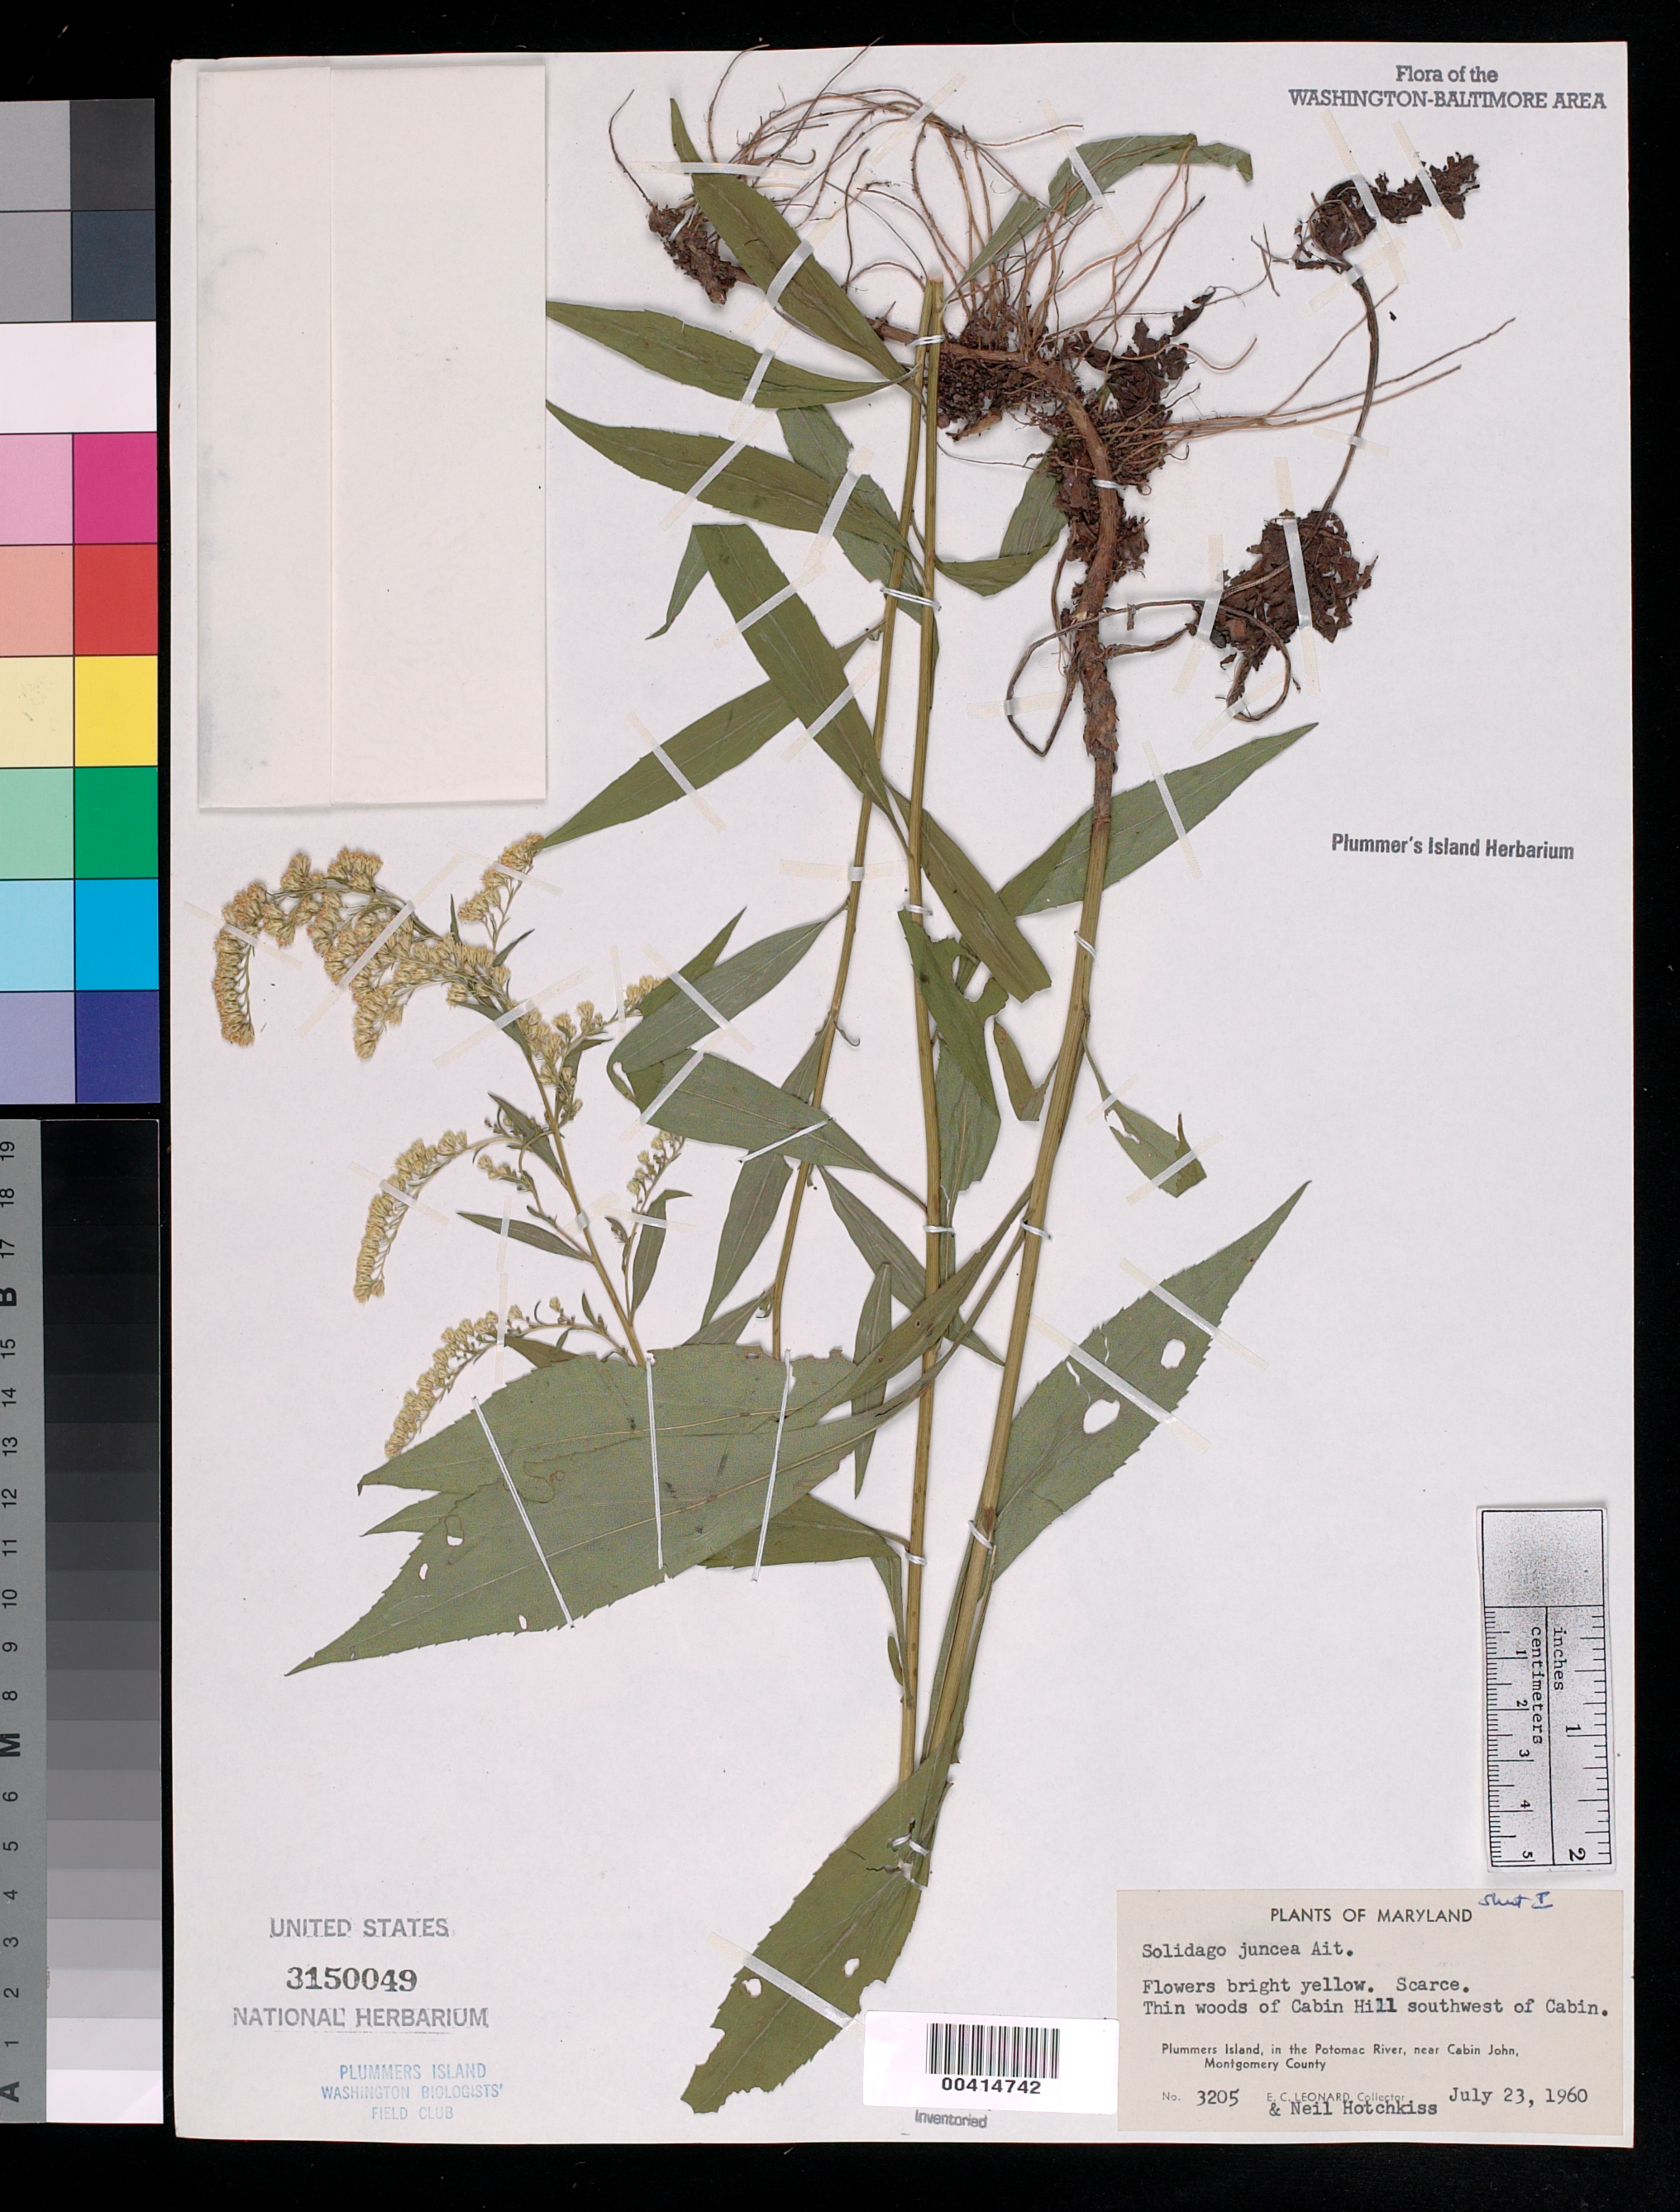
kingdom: Plantae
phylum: Tracheophyta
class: Magnoliopsida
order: Asterales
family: Asteraceae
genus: Solidago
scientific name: Solidago juncea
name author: Aiton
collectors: E. C. Leonard & N. Hotchkiss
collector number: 3205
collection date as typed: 23 Jul 1960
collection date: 1960-07-23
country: United States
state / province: Maryland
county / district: Montgomery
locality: SW of Cabin on Cabin Hill C. & O. Canal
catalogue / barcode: US 3150049